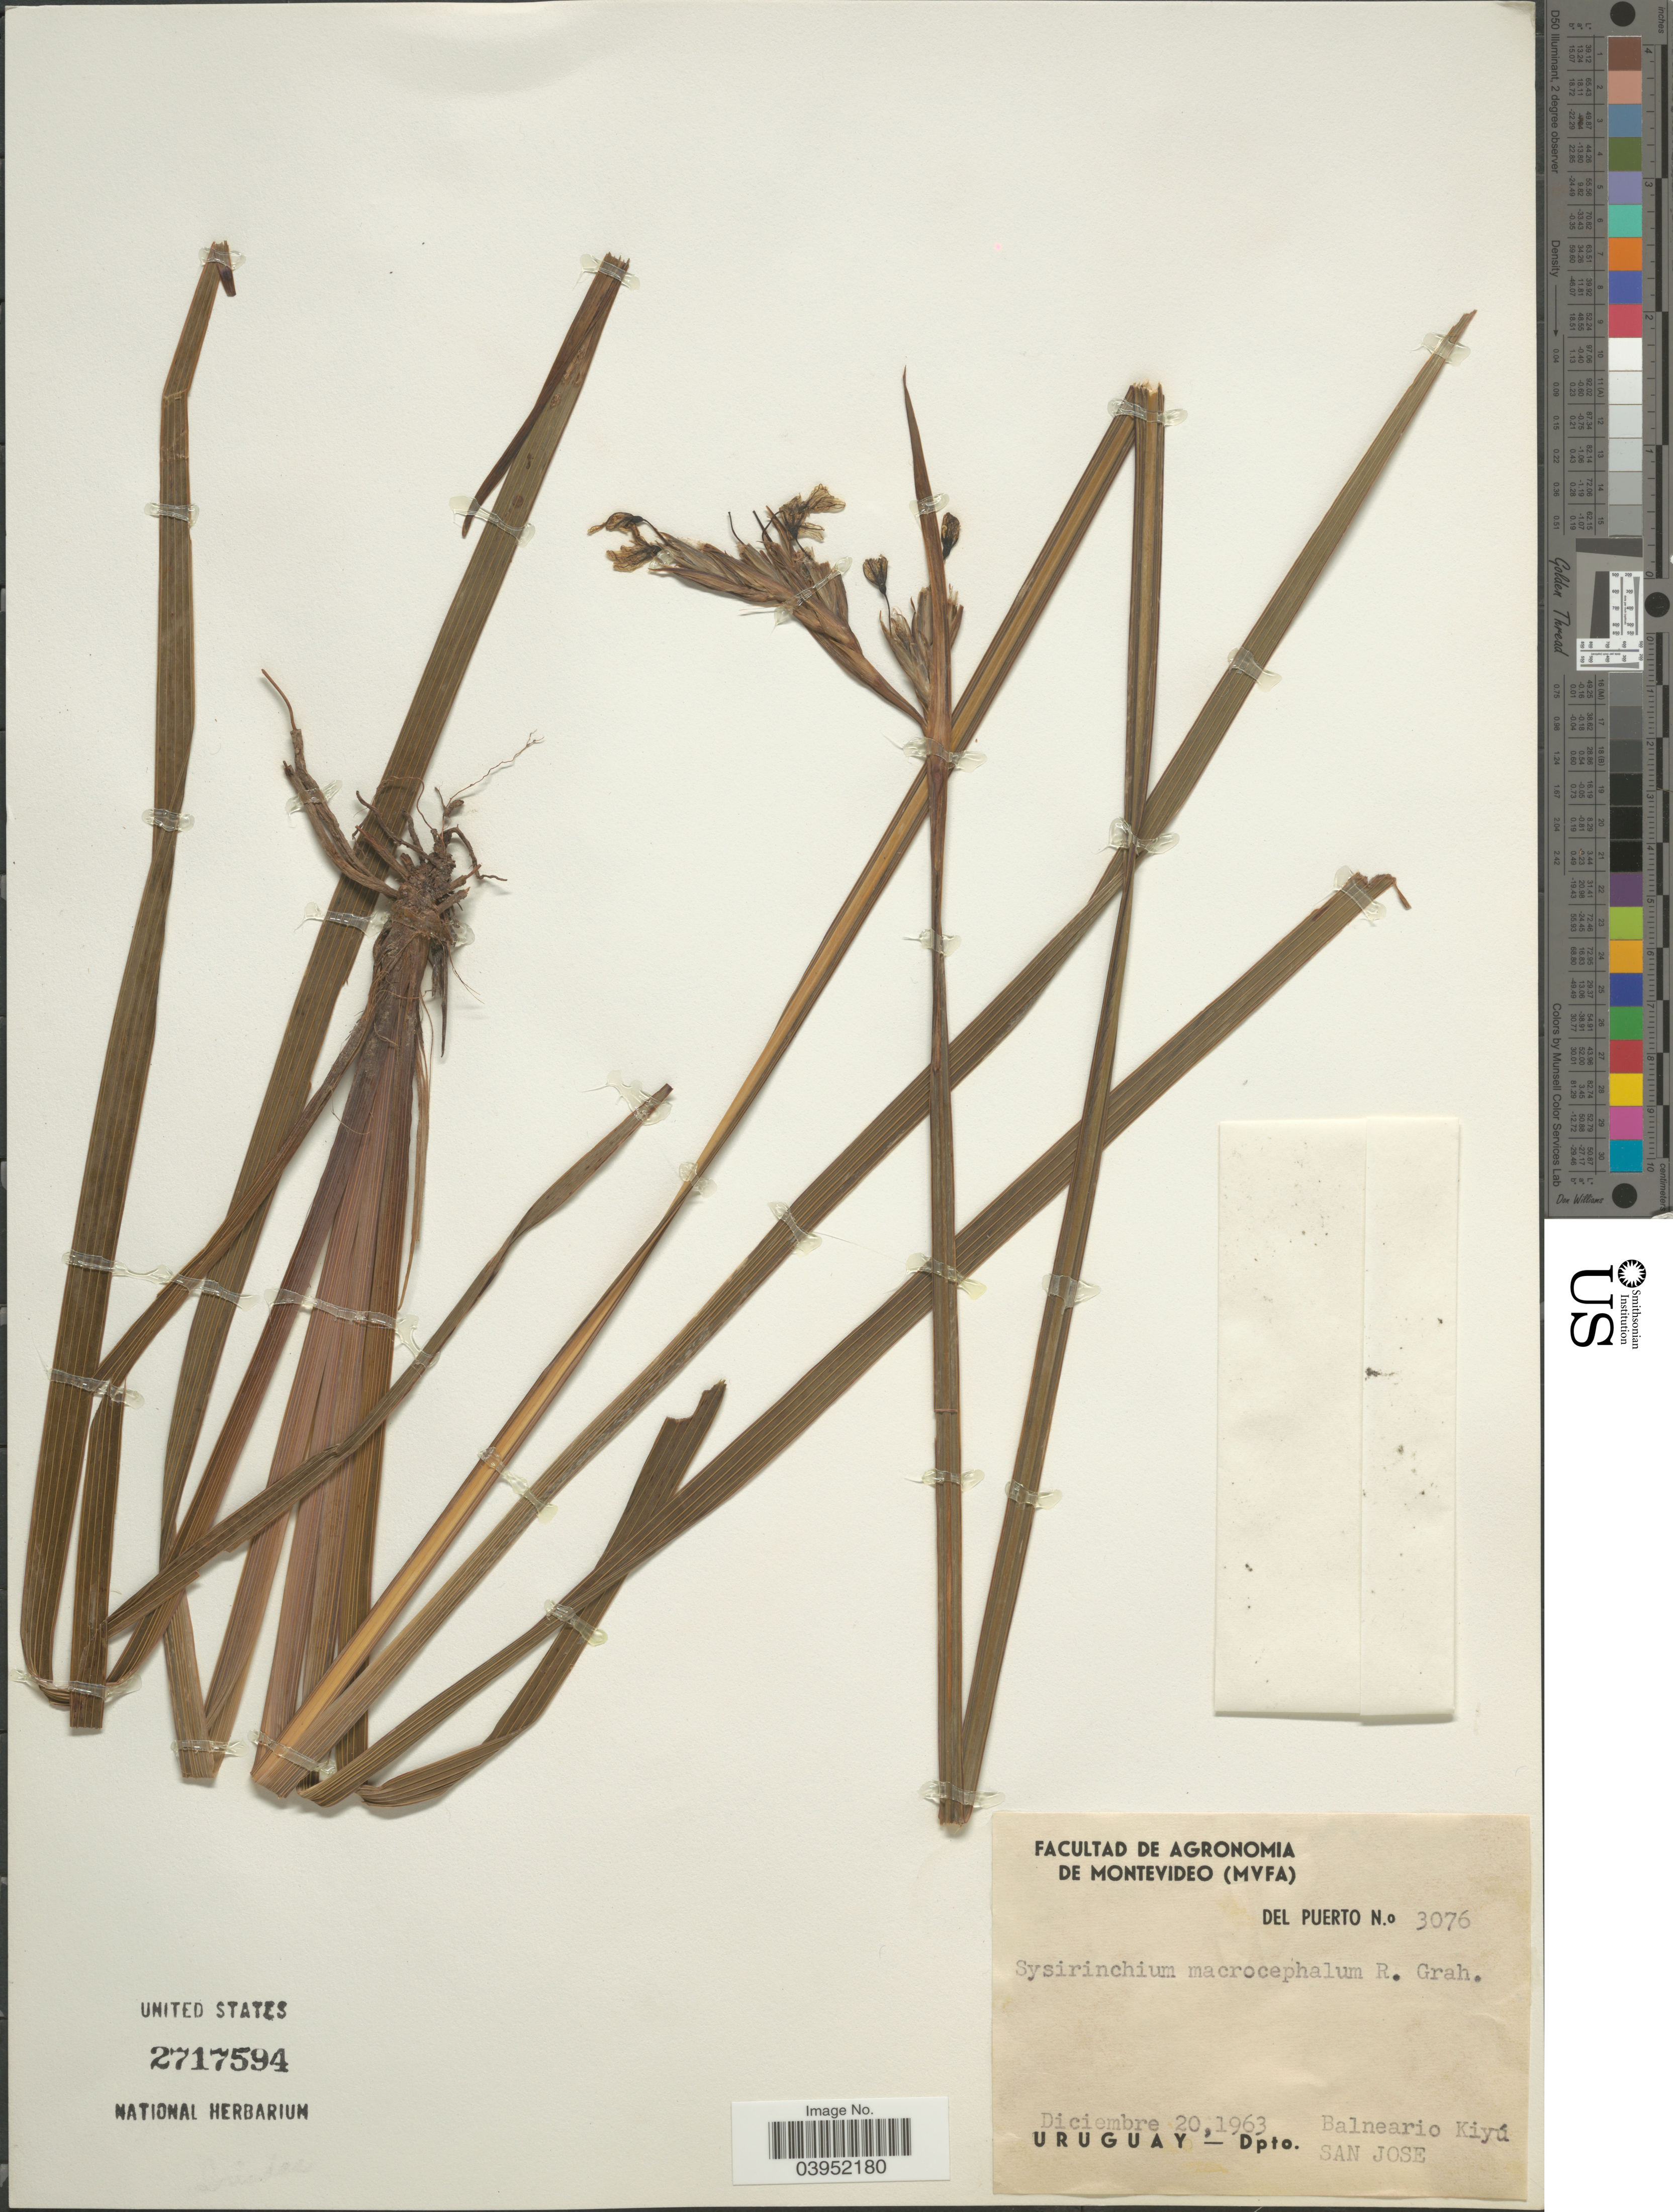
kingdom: Plantae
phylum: Tracheophyta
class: Liliopsida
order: Asparagales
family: Iridaceae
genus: Sisyrinchium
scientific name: Sisyrinchium macrocephalum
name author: Graham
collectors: Del Puerto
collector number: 3076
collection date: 1963-12-20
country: Uruguay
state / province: San Jose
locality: Dpto. San Jose. Balneario Kiyú.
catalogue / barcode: US 2717594